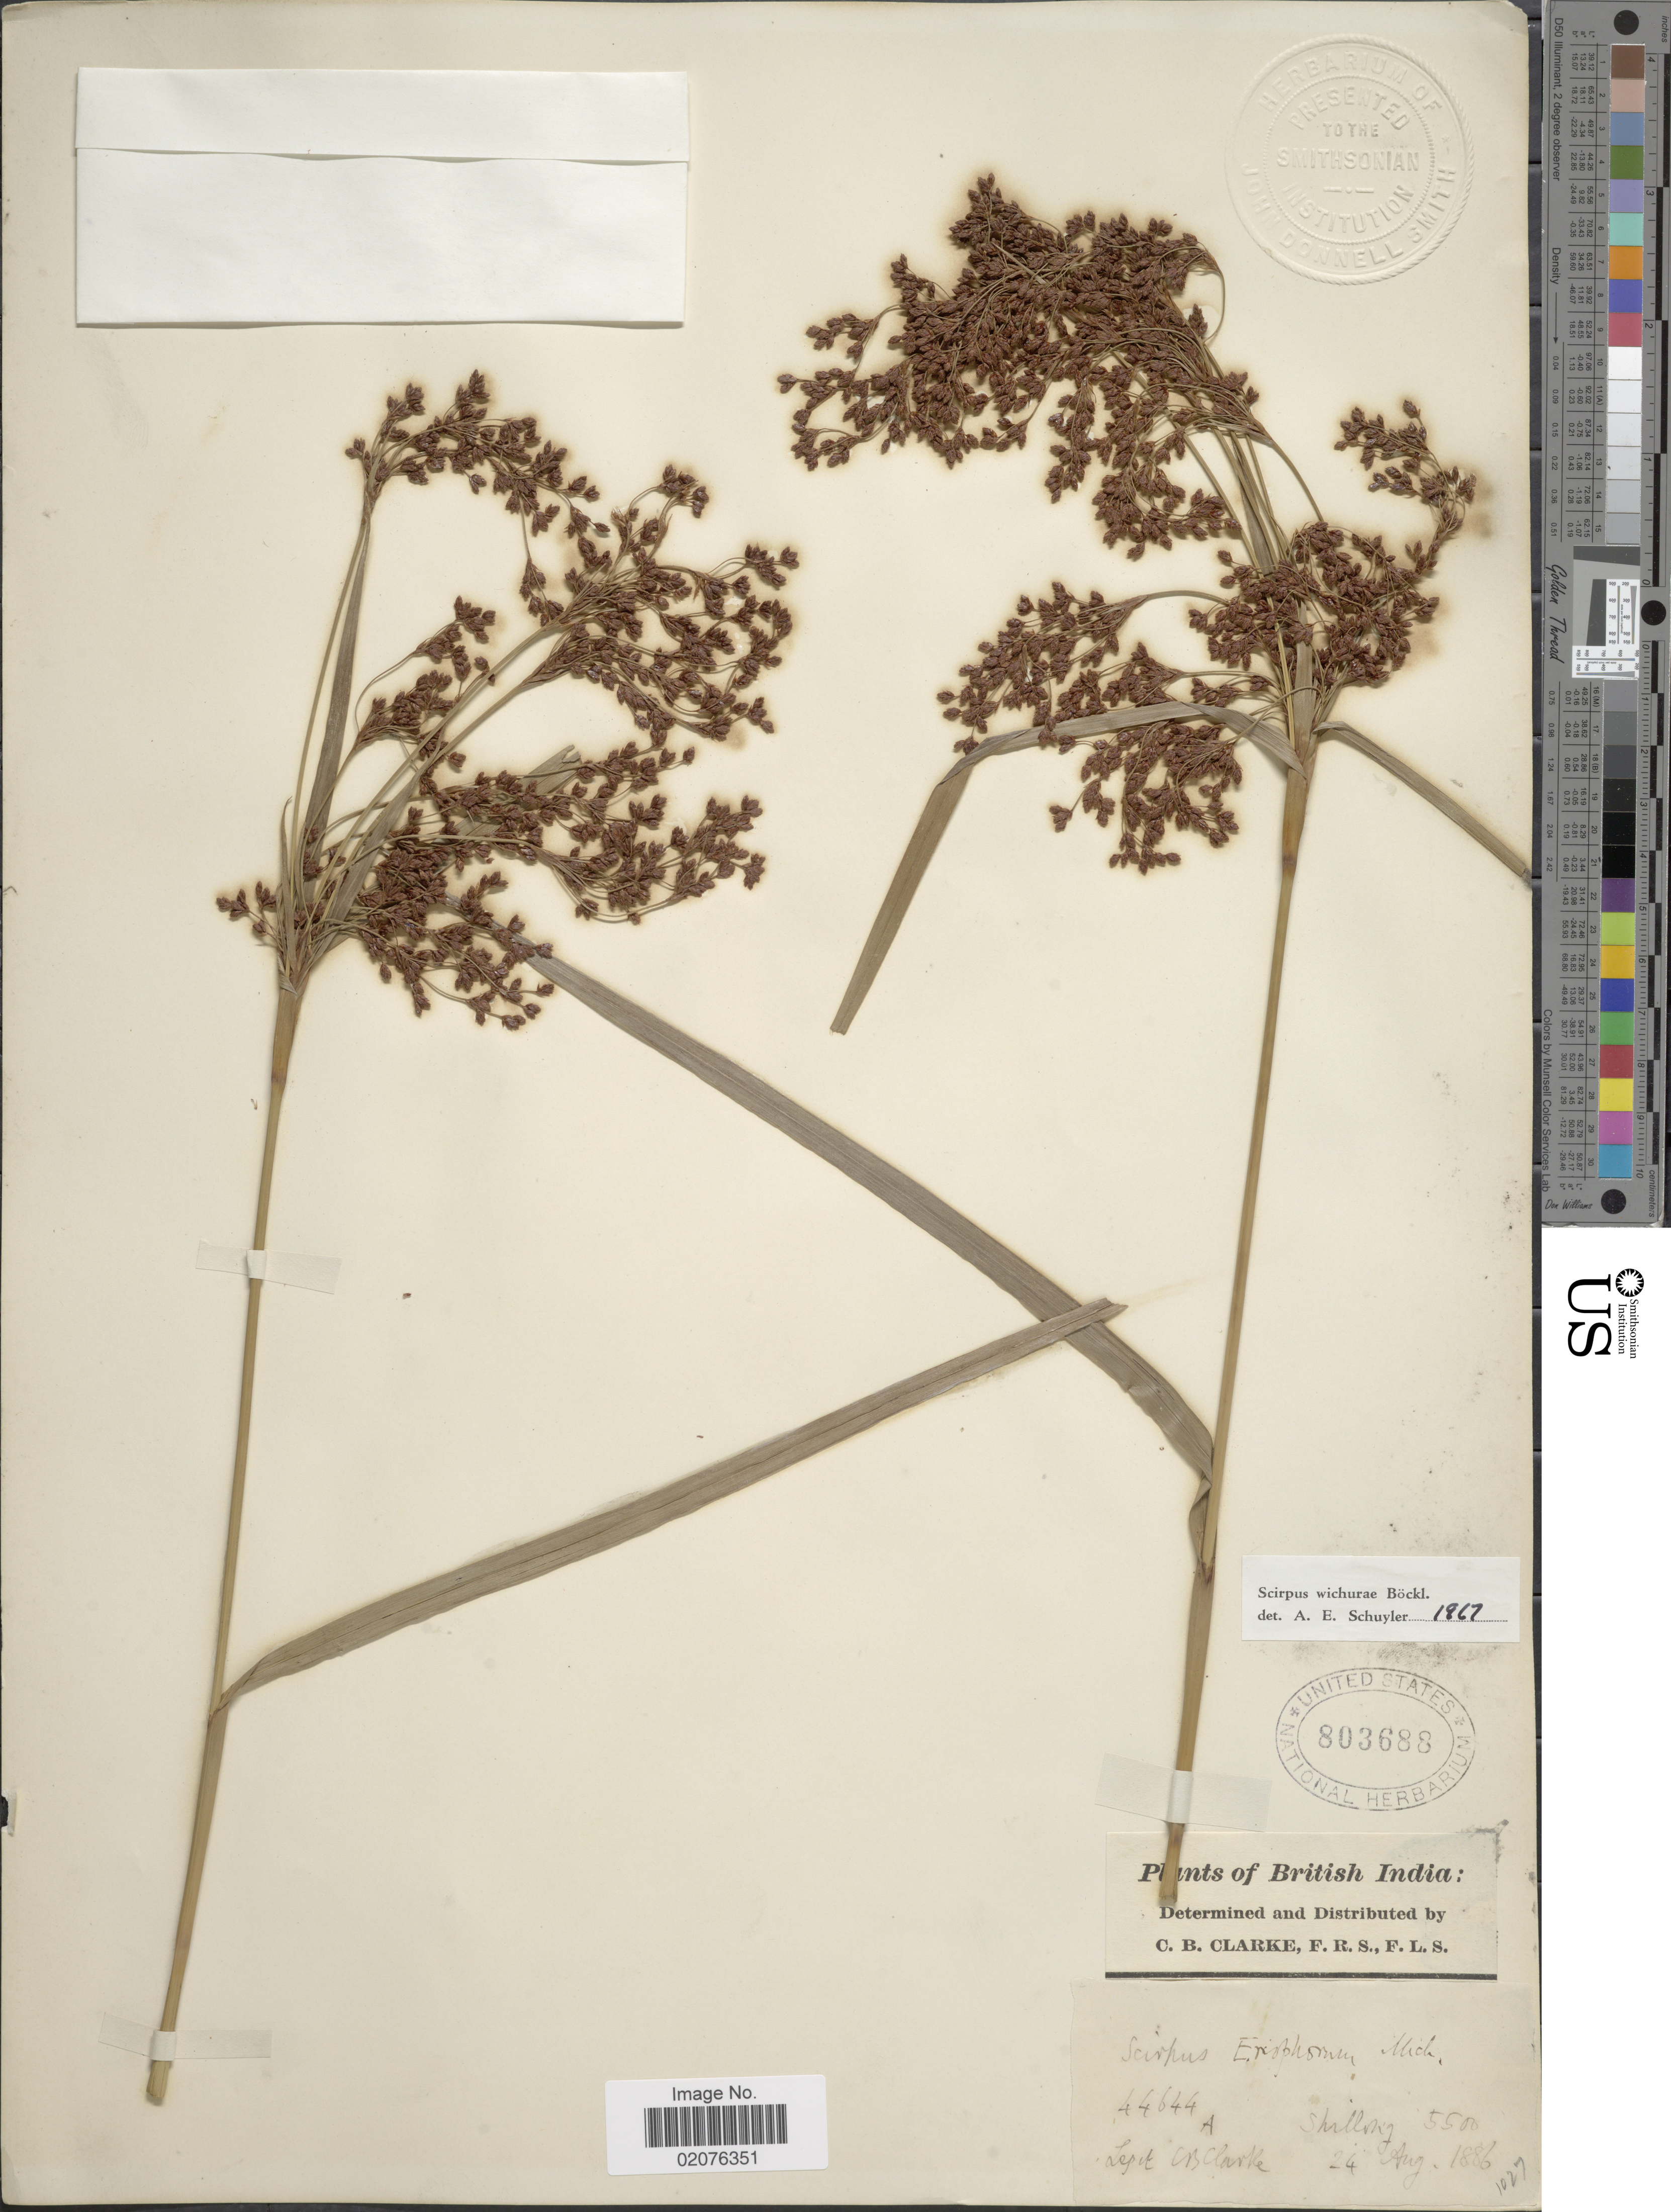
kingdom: Plantae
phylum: Tracheophyta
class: Liliopsida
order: Poales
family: Cyperaceae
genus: Scirpus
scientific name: Scirpus wichurae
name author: Boeckeler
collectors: C. B. Clarke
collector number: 44644A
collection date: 1886-08-24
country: India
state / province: Meghalaya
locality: British India, Shillong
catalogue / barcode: US 803688